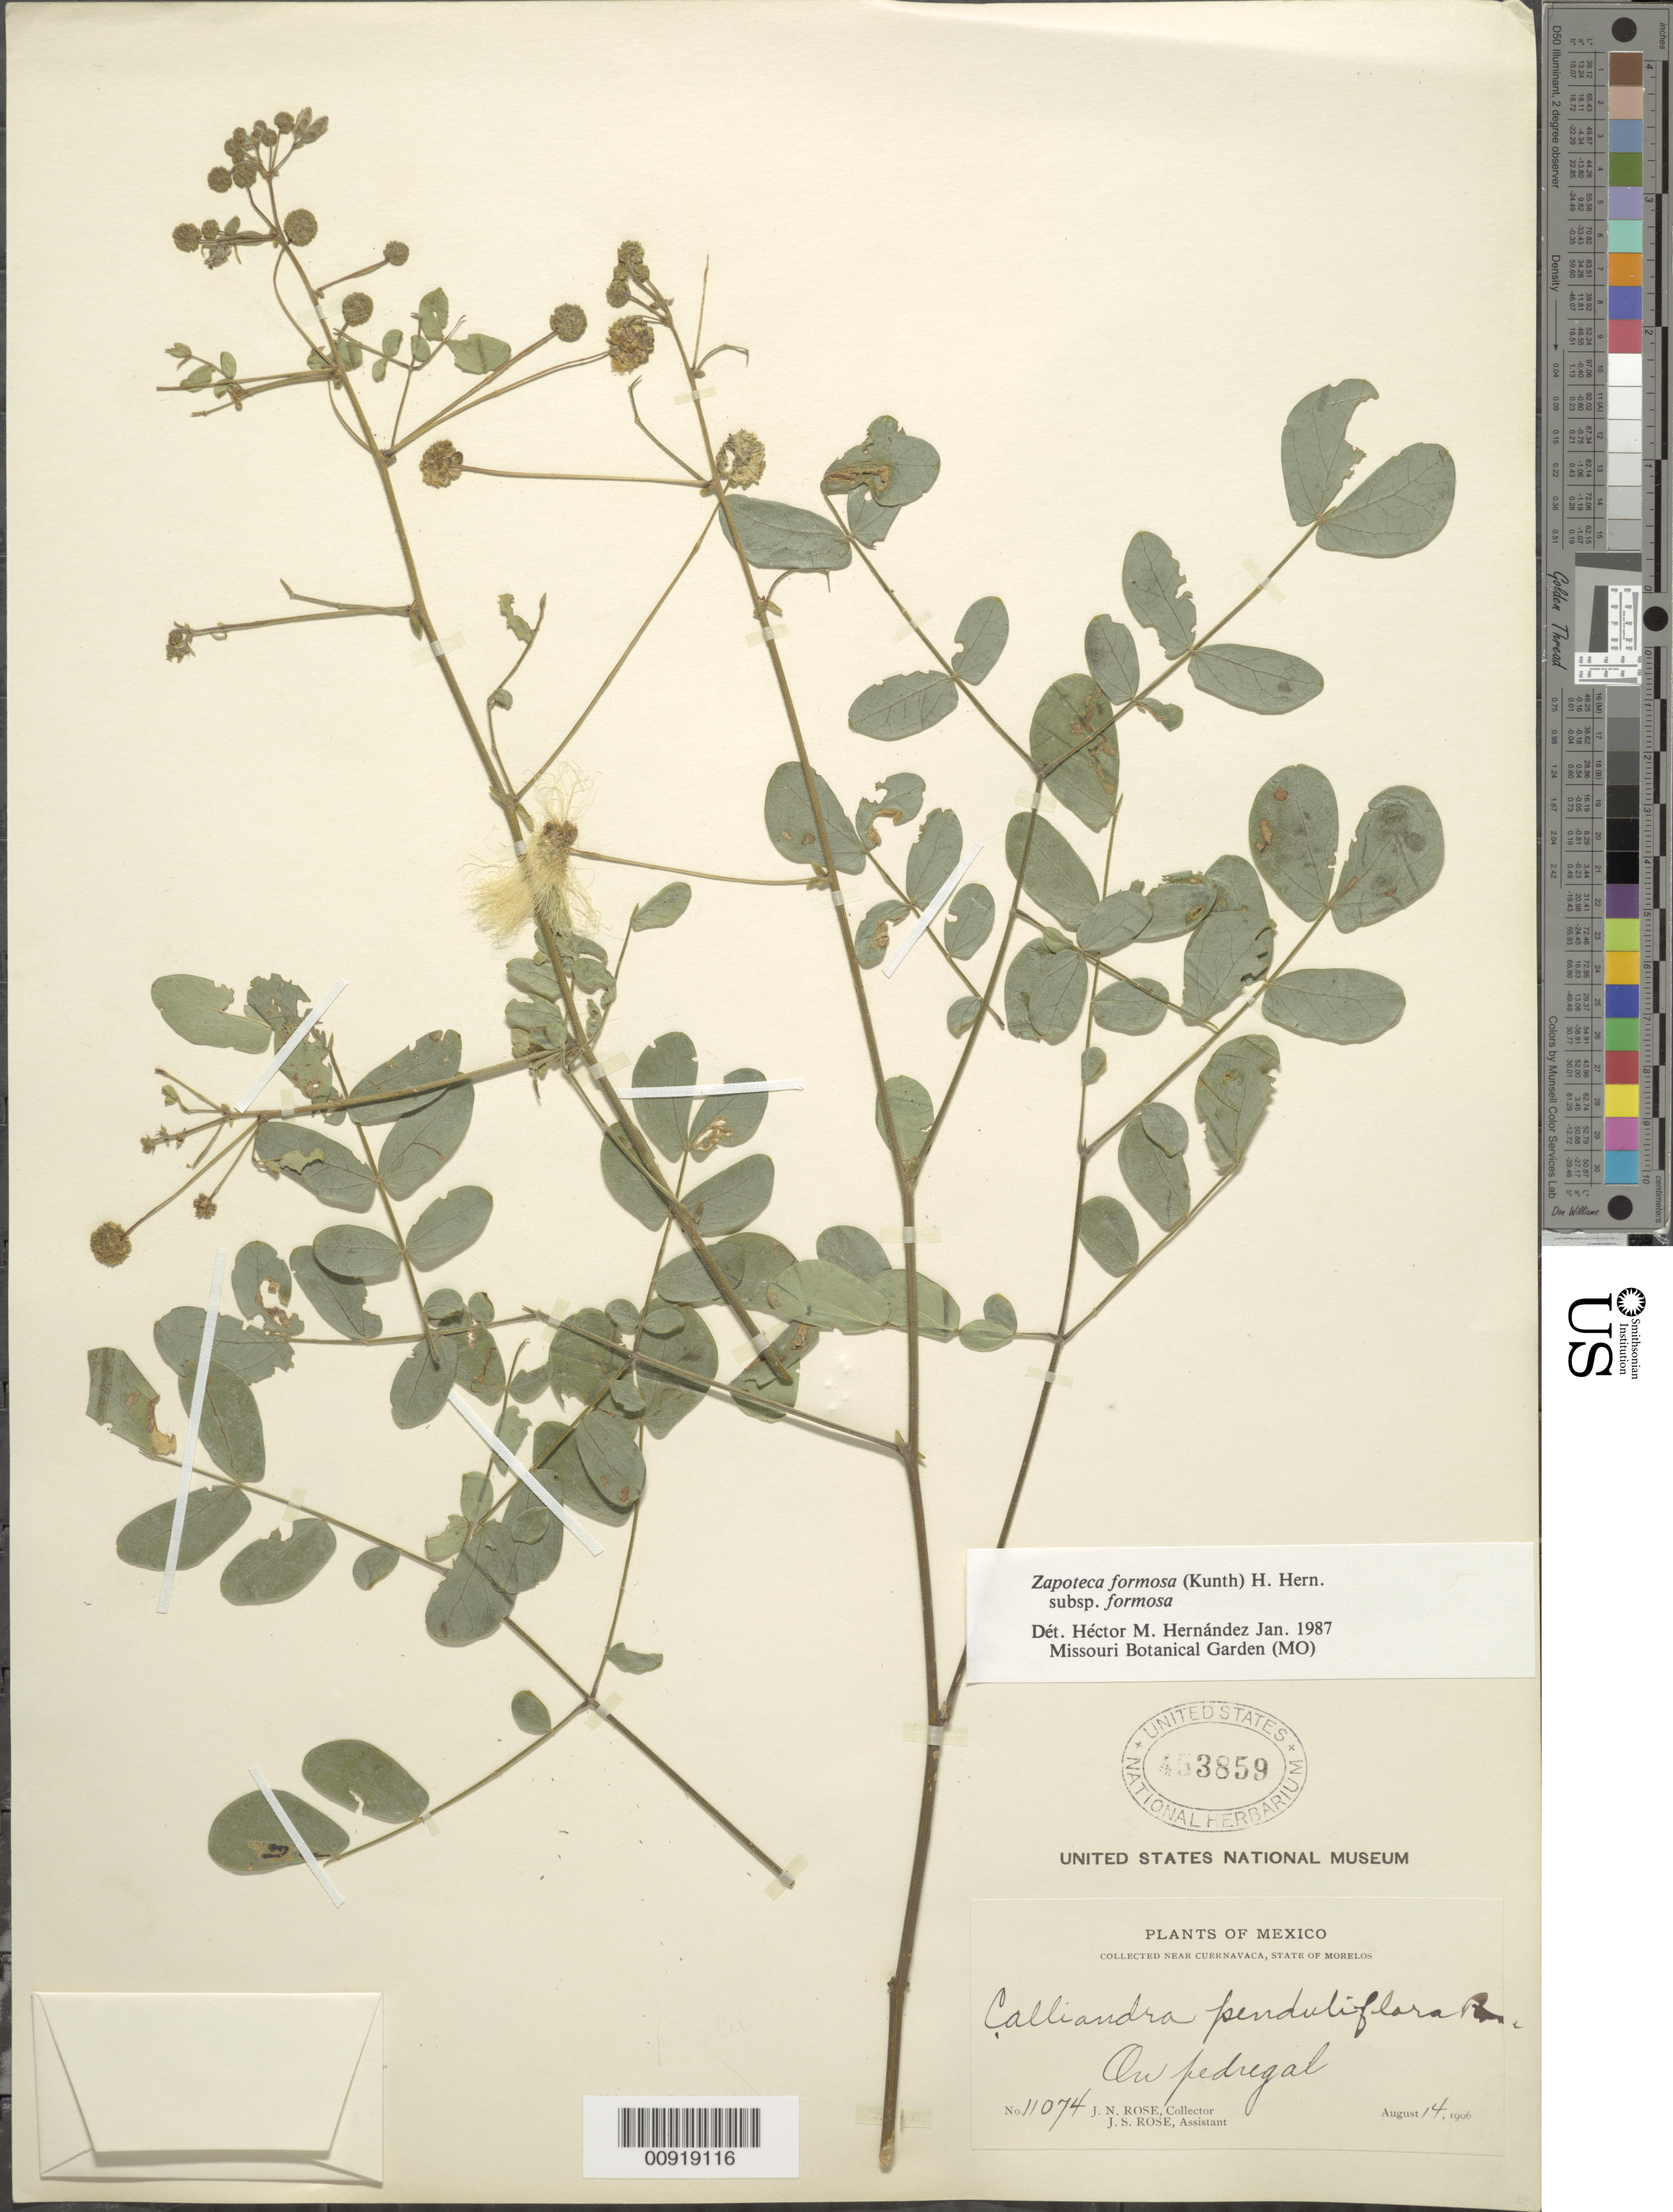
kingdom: Plantae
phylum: Tracheophyta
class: Magnoliopsida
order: Fabales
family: Fabaceae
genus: Zapoteca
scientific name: Zapoteca formosa subsp. formosa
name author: (Kunth) H.M. Hern.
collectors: J. N. Rose & J. S. Rose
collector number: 11074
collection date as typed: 14 Aug 1906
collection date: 1906-08-14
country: Mexico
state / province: Morelos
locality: Near Cuernavaca, Morelos.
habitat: On pedregal.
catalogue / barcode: US 301240